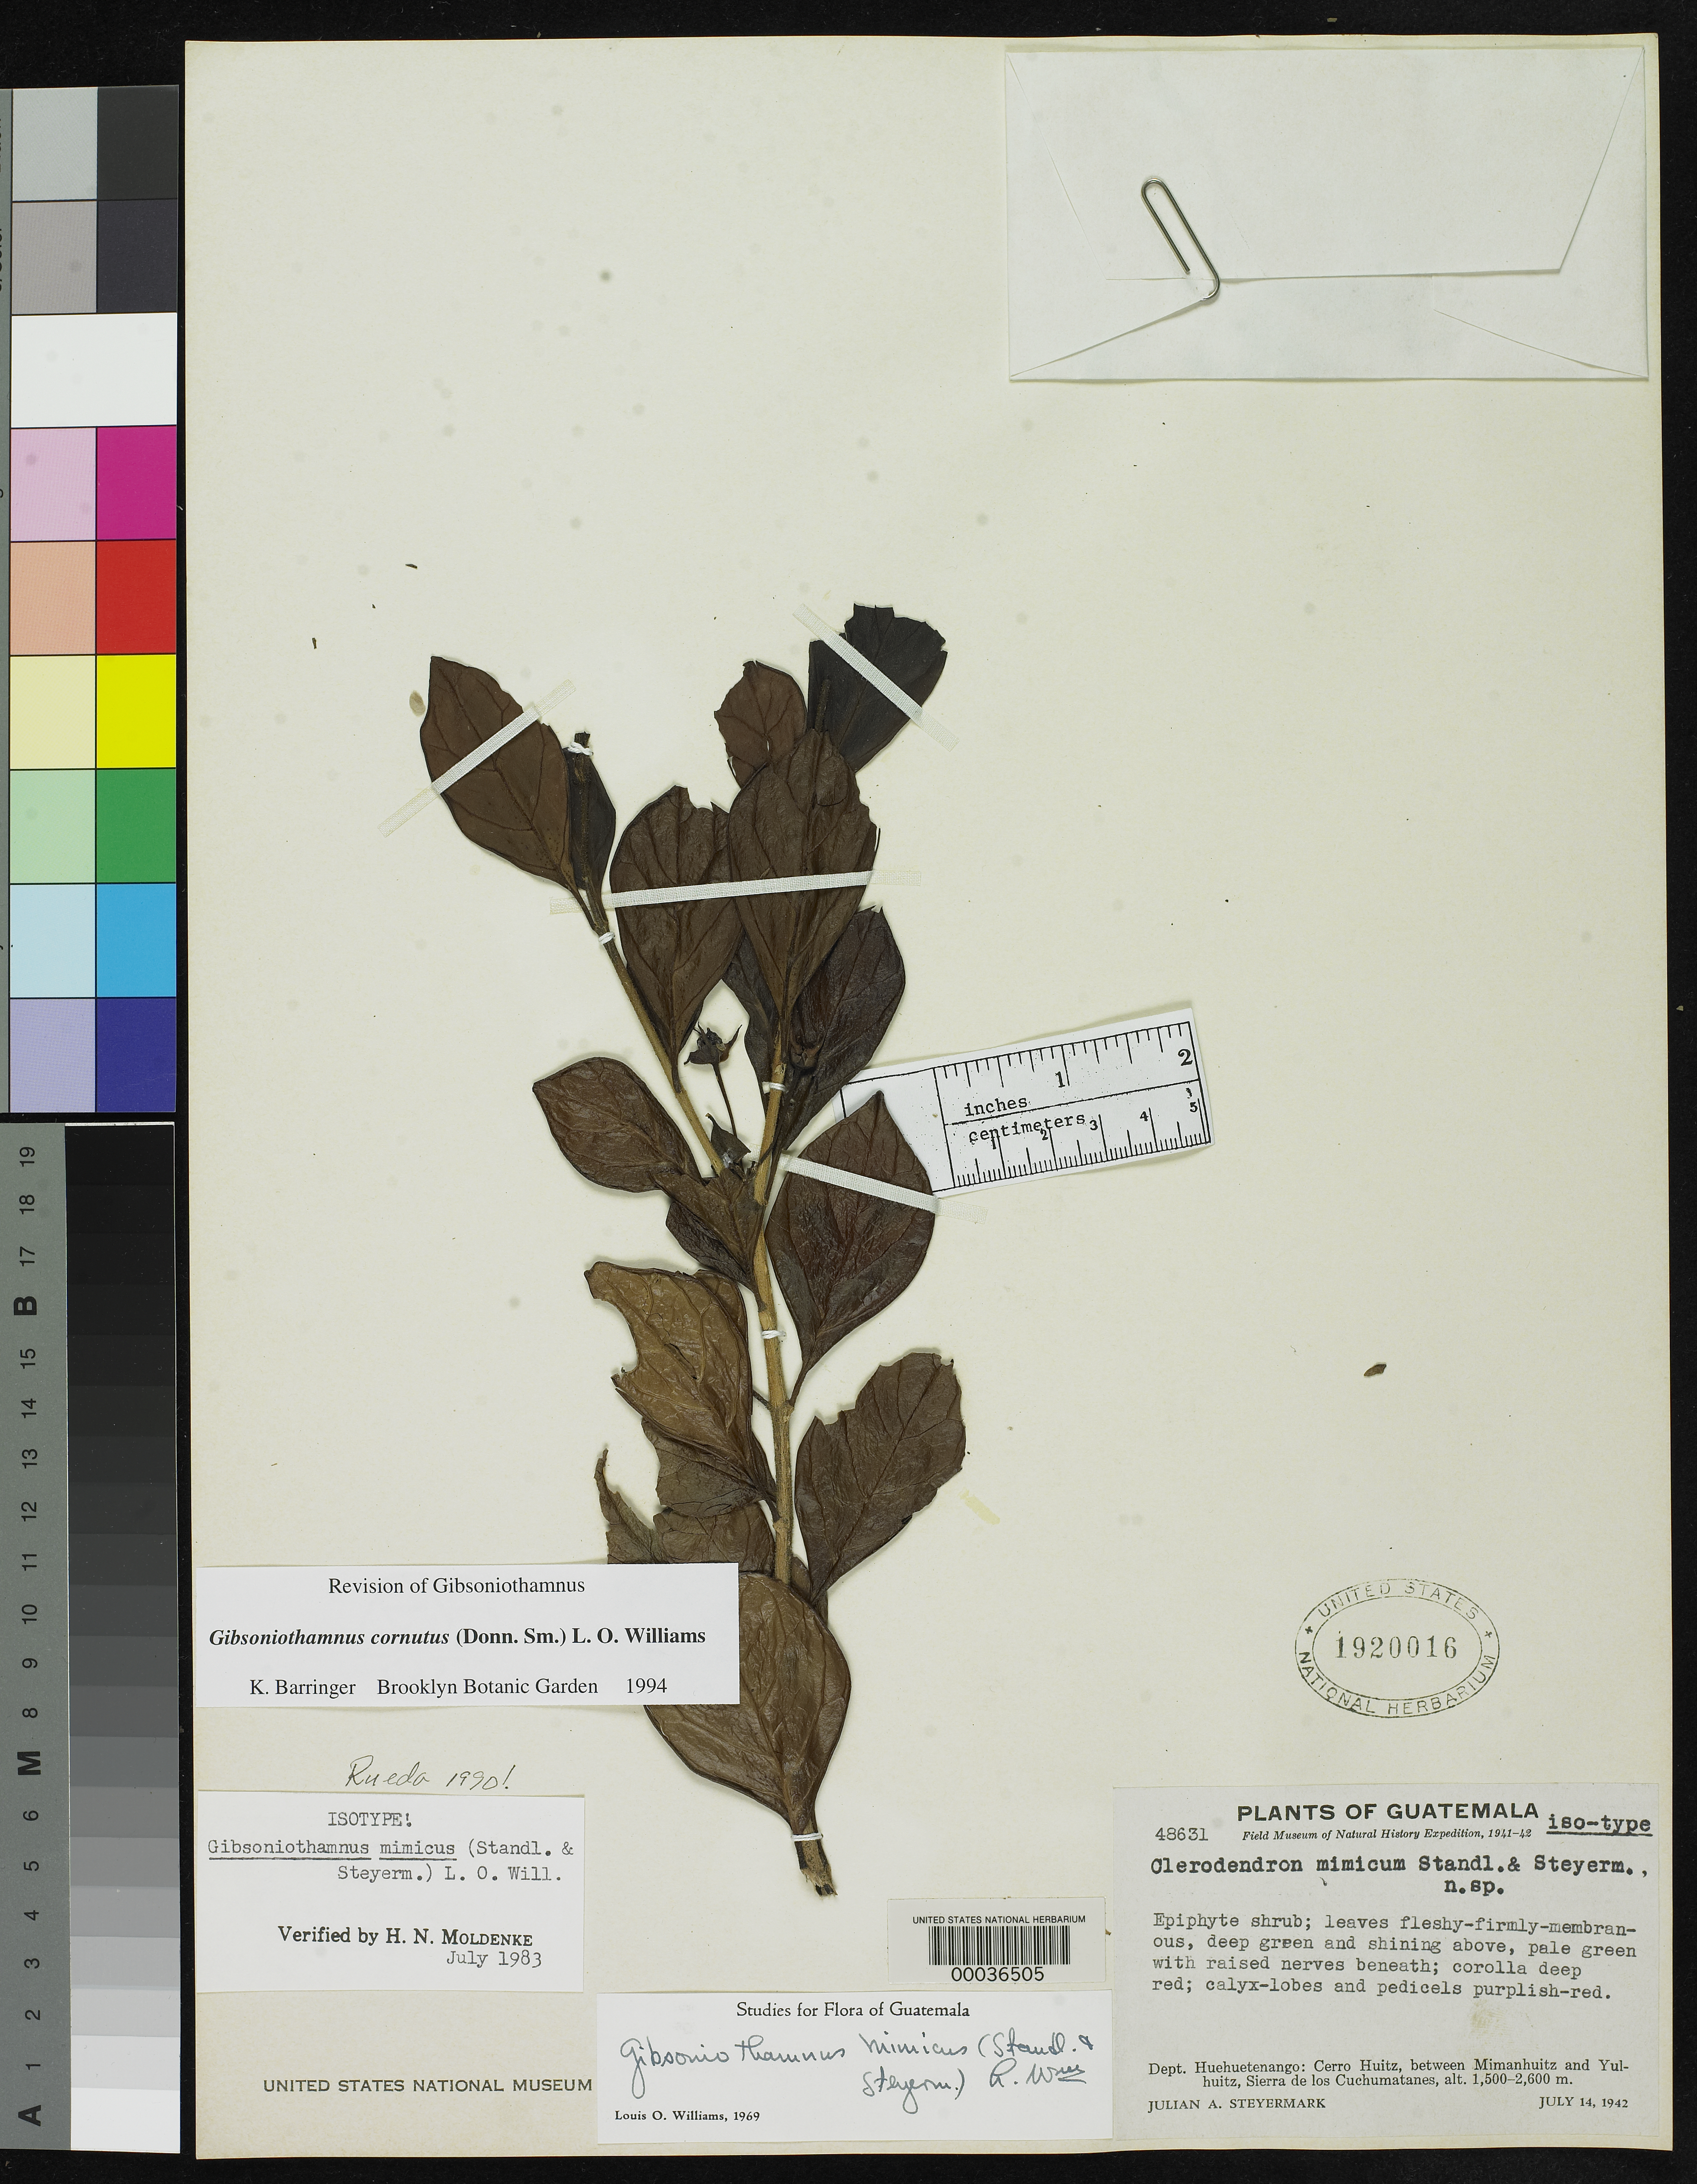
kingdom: Plantae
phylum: Tracheophyta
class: Magnoliopsida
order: Lamiales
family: Lamiaceae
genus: Clerodendrum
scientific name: Clerodendrum mimicum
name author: Standl. & Steyerm.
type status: Isotype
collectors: J. Steyermark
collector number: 48631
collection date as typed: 14 Jul 1942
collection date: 1942-07-14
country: Guatemala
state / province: Huehuetenango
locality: Cerro Huitz, between Mimanhuitz & Yulhuitz, Sierra de las Cuchumatanes.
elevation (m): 1500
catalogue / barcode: US 1920016